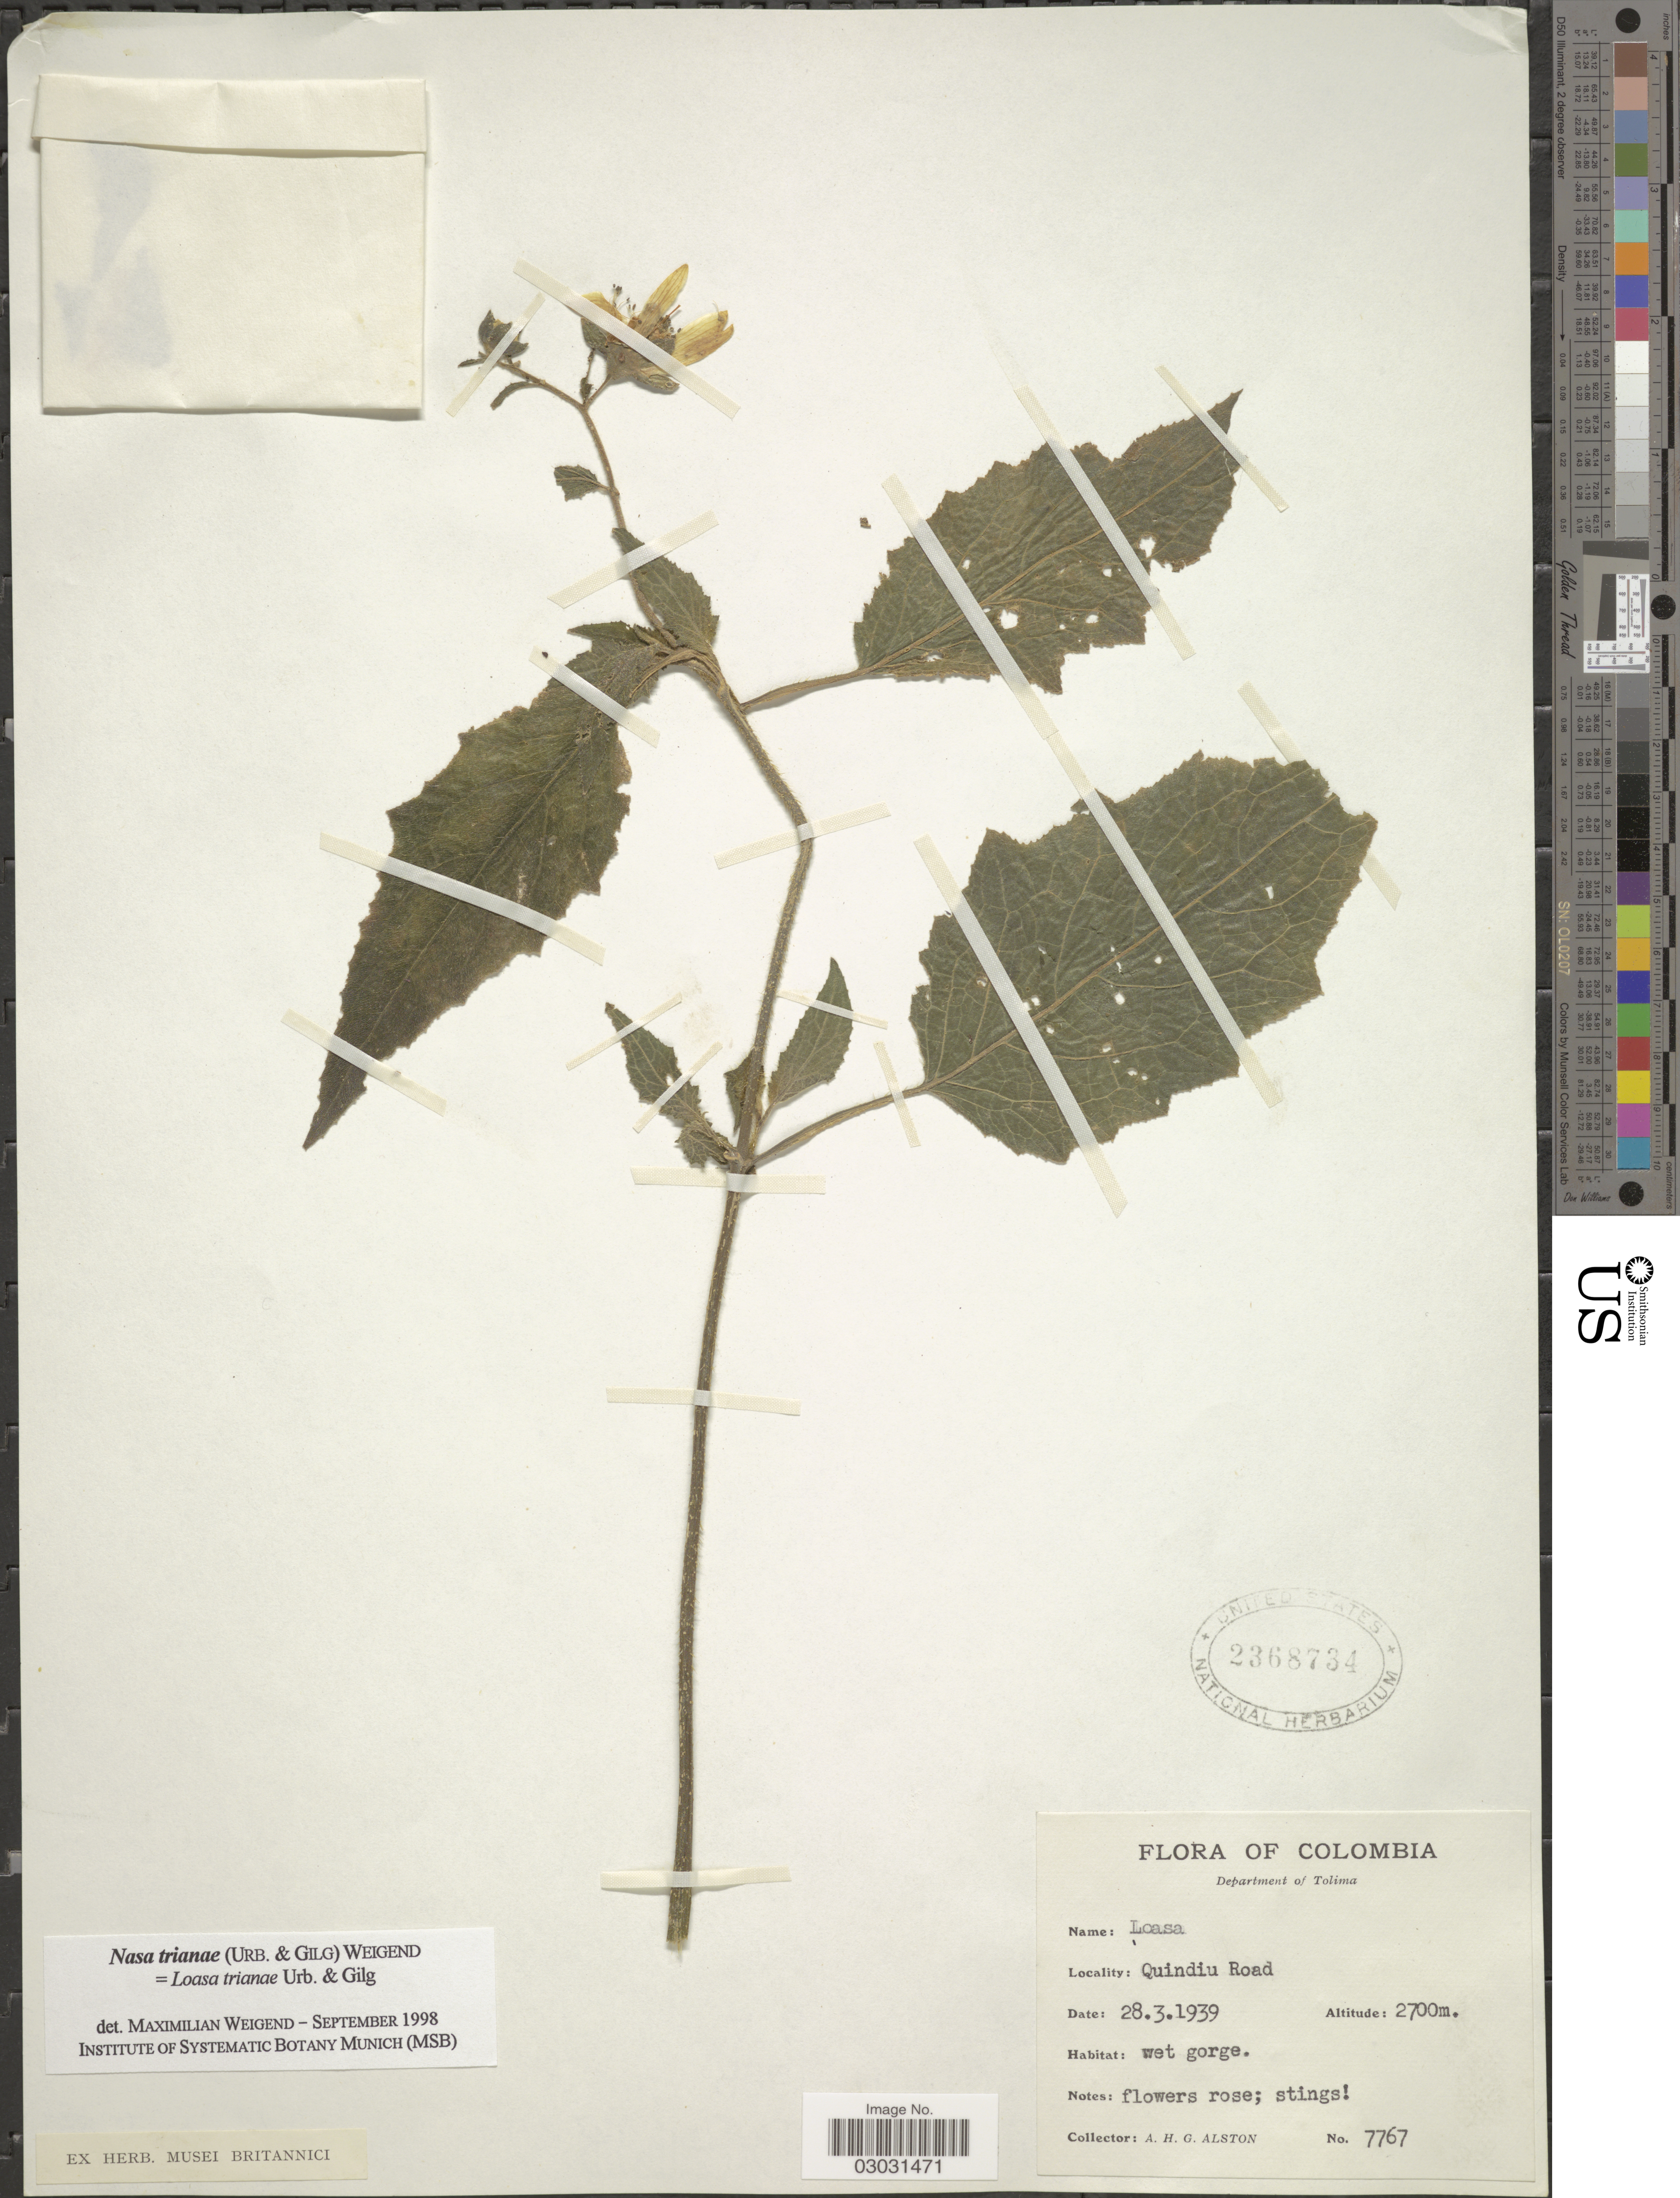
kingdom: Plantae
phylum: Tracheophyta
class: Magnoliopsida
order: Cornales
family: Loasaceae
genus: Nasa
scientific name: Nasa trianae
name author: (Urb. & Gilg) Weigend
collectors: A. H. Alston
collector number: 7767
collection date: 1939-03-28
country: Colombia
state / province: Tolima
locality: Department of Tolima. Quindiu Road.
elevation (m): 2700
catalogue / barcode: US 2368734